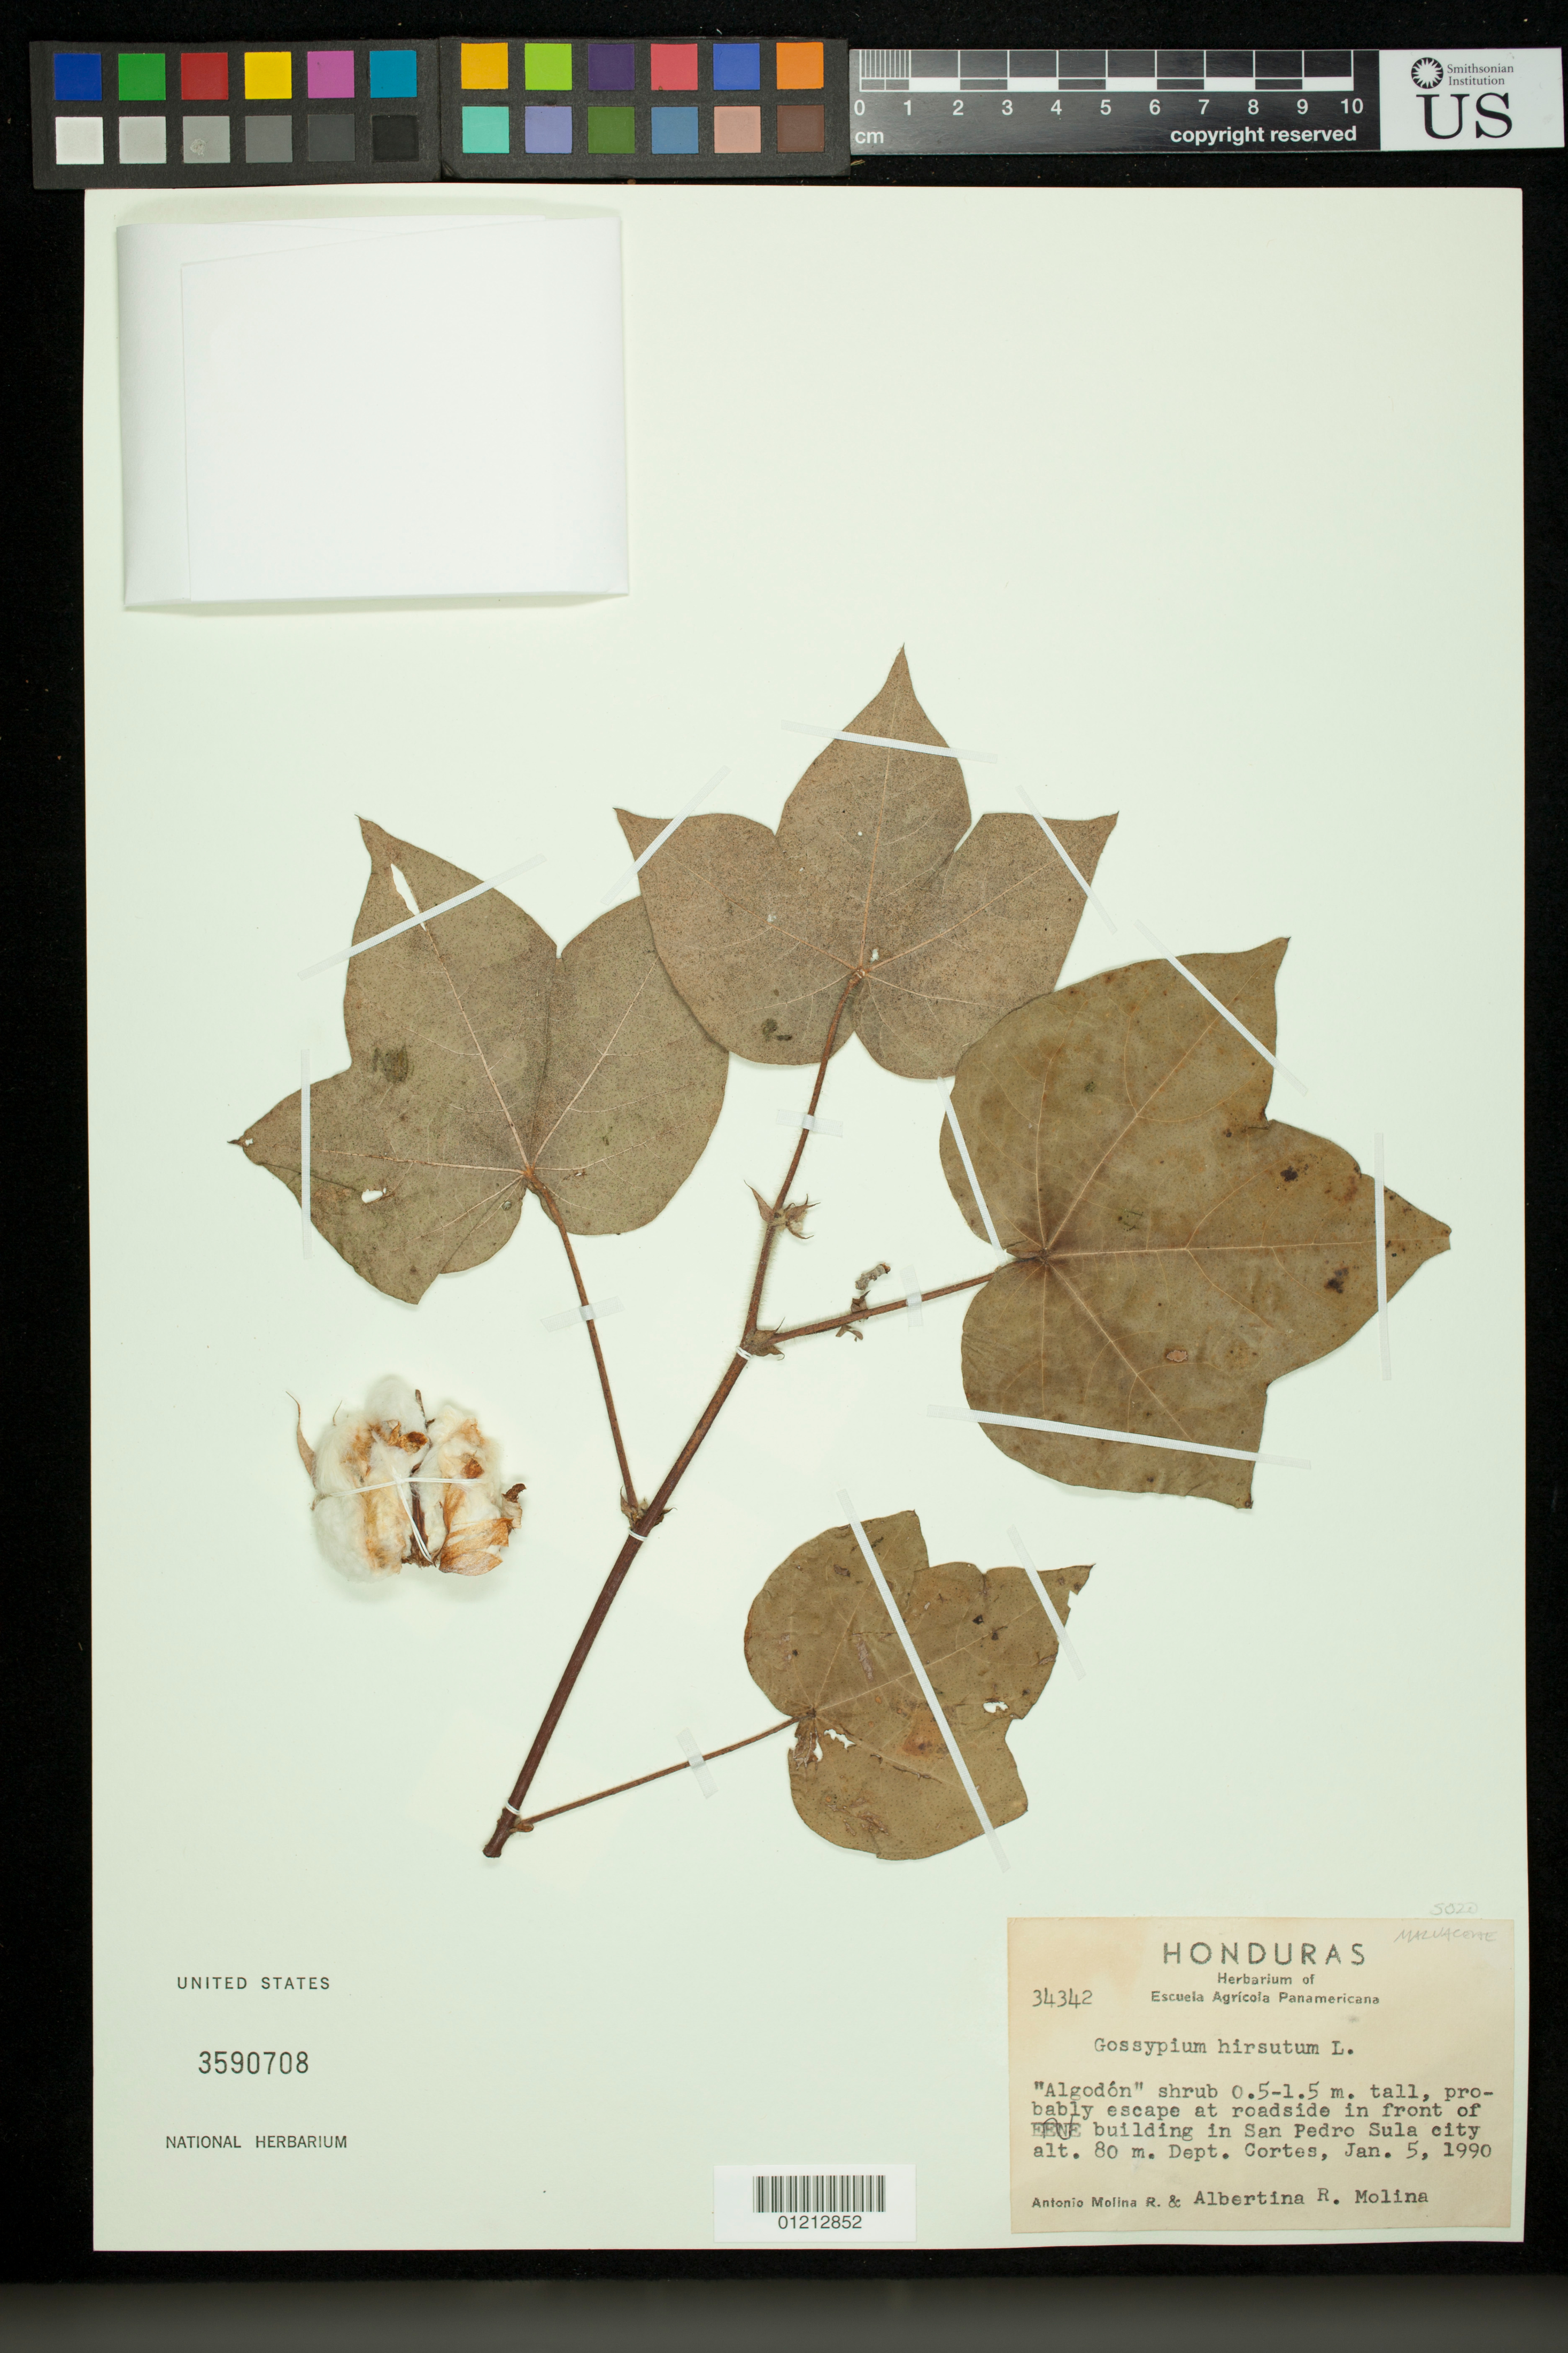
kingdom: Plantae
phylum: Tracheophyta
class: Magnoliopsida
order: Malvales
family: Malvaceae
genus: Gossypium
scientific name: Gossypium hirsutum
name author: L.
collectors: A. Molina R. & A. R. Molina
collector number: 34342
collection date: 1990-01-05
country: Honduras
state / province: Cortés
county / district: San Pedro Sula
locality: probably escape at roadside in front of ENEE building in San Pedro Sula city.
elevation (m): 80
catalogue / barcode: US 3590708